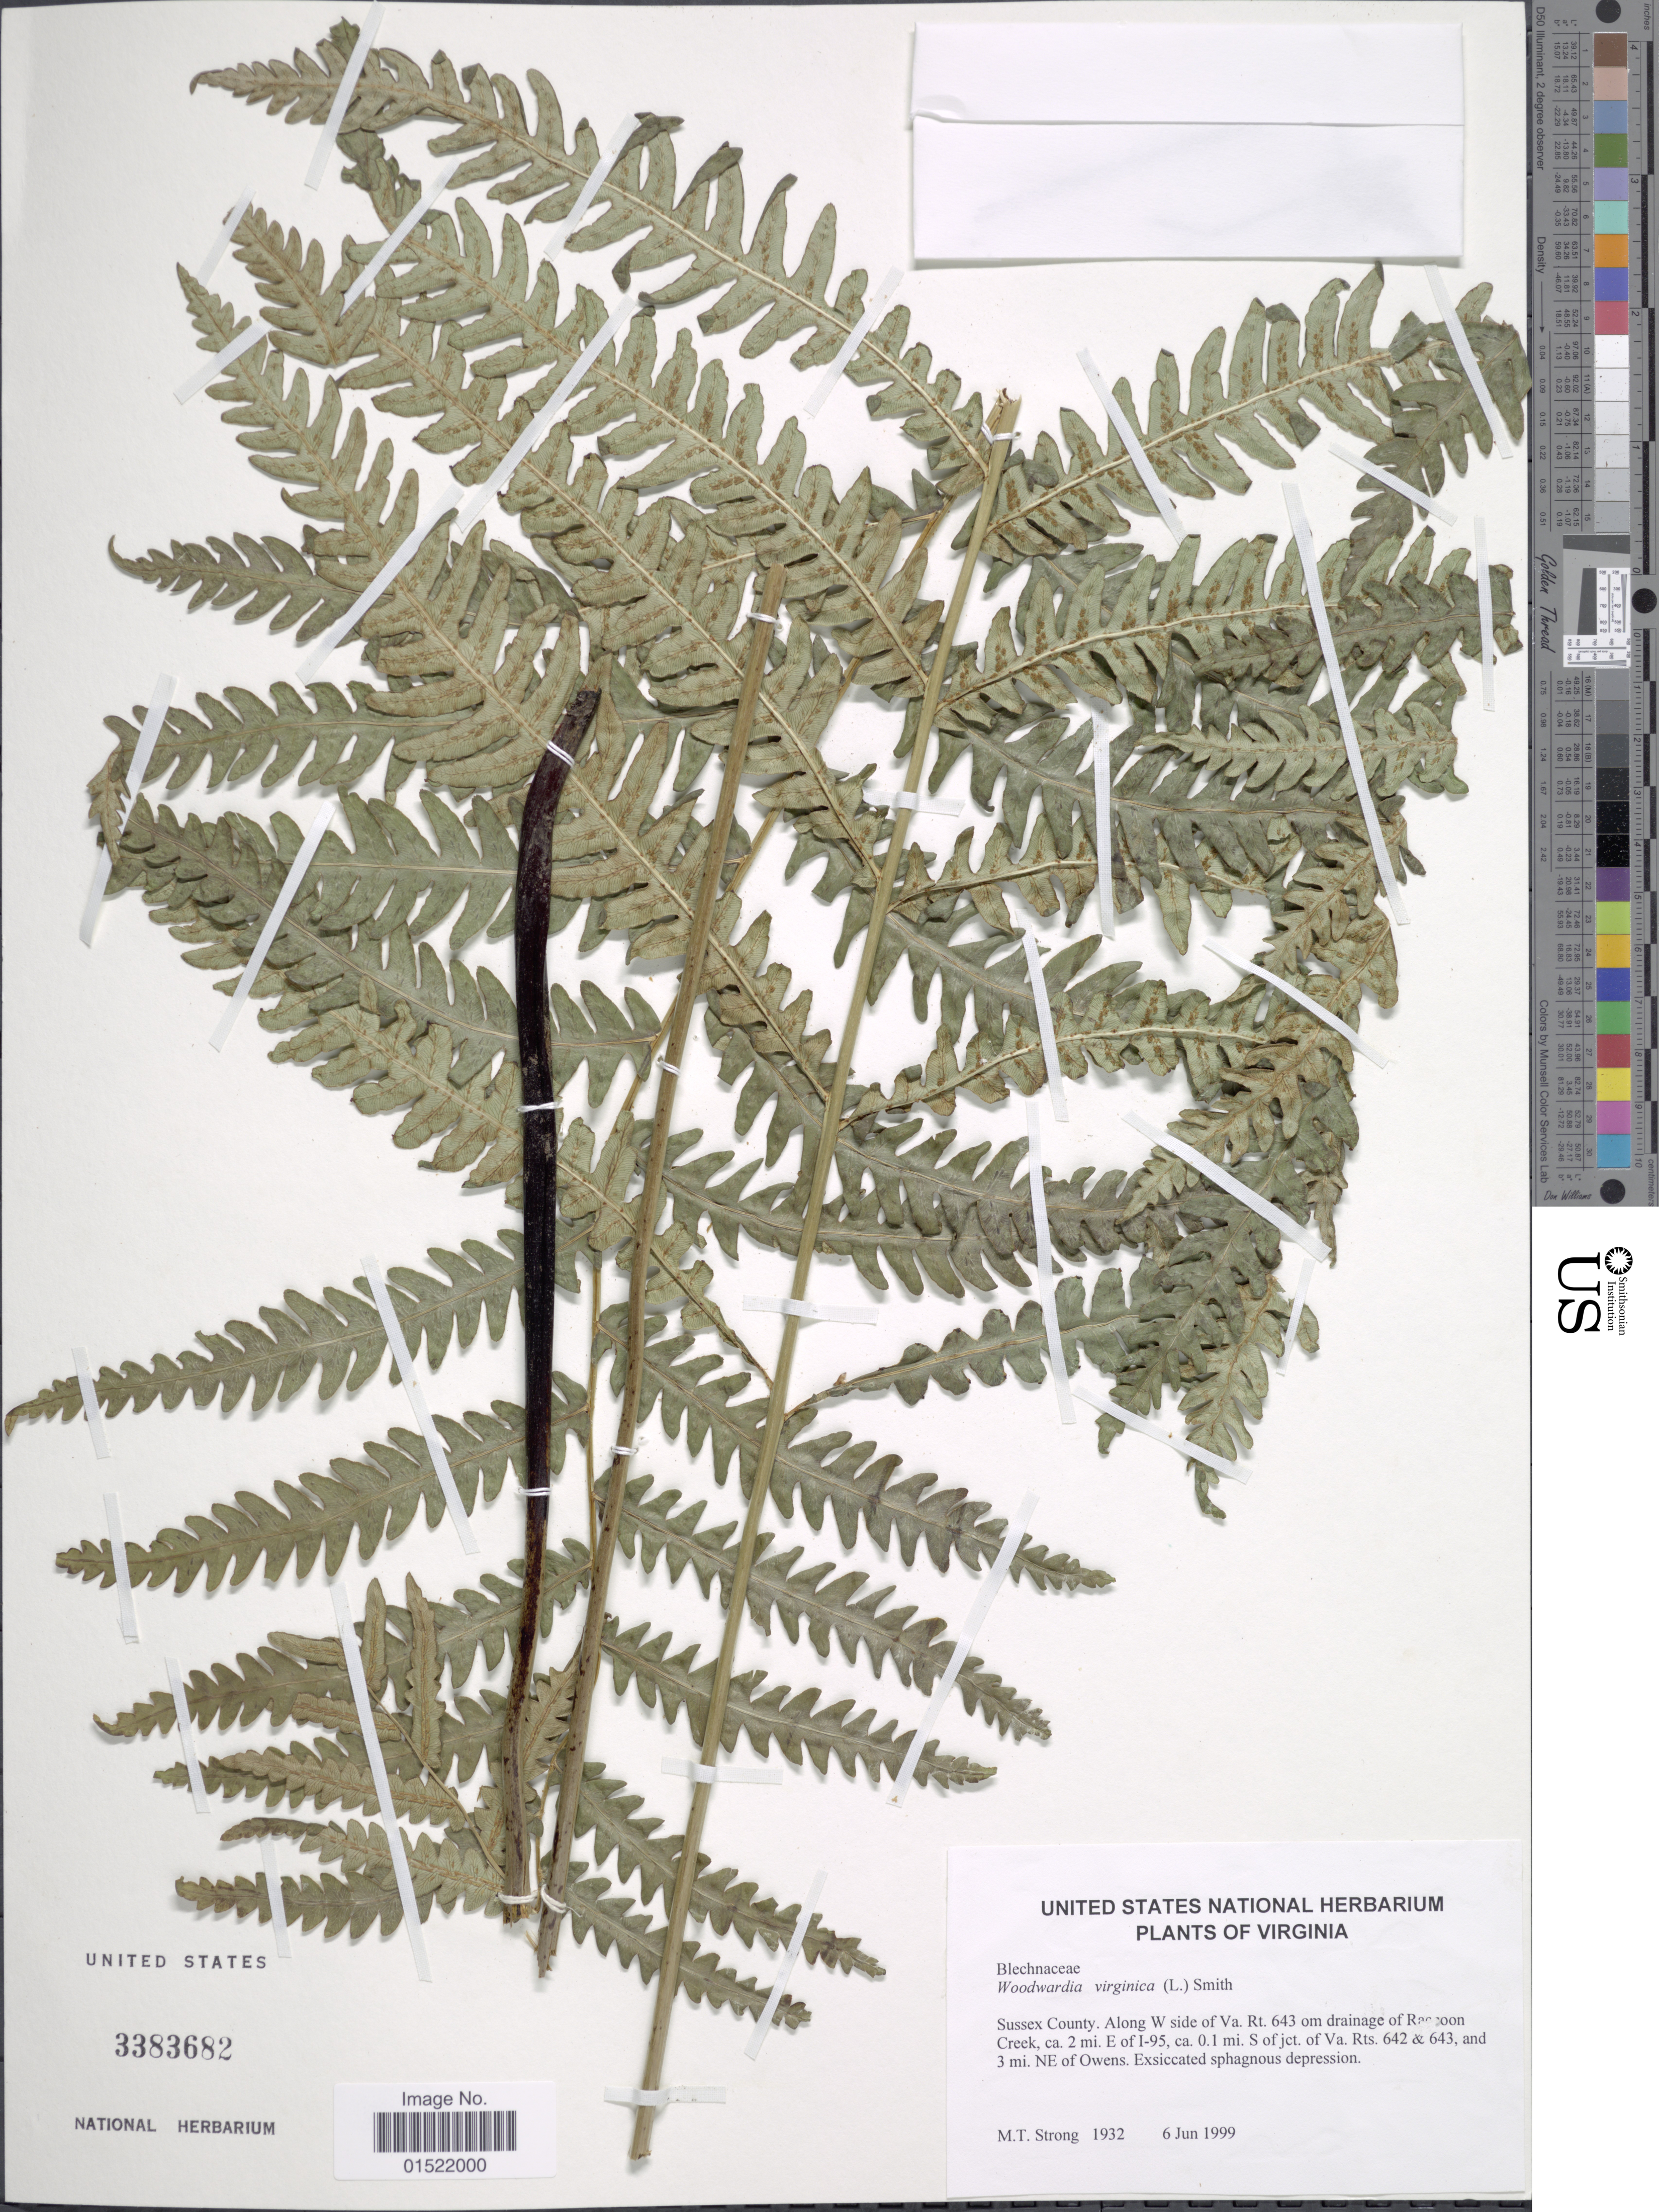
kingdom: Plantae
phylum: Tracheophyta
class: Polypodiopsida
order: Polypodiales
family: Blechnaceae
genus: Woodwardia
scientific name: Woodwardia virginica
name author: (L.) R.M. Sm.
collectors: M. T. Strong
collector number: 1932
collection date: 1999-06-06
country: United States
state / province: Virginia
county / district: Sussex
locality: Sussex County, along W side of Va. Rt. 643 om draingae of Raccoon Creek, ca. 2 mi. E of 1-95, ca 0.1 mi. S of jct. of Va. Rts. 642&643, and 3 mi. NE of Owens. Exsiccated sphagnous depression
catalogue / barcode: US 3383682